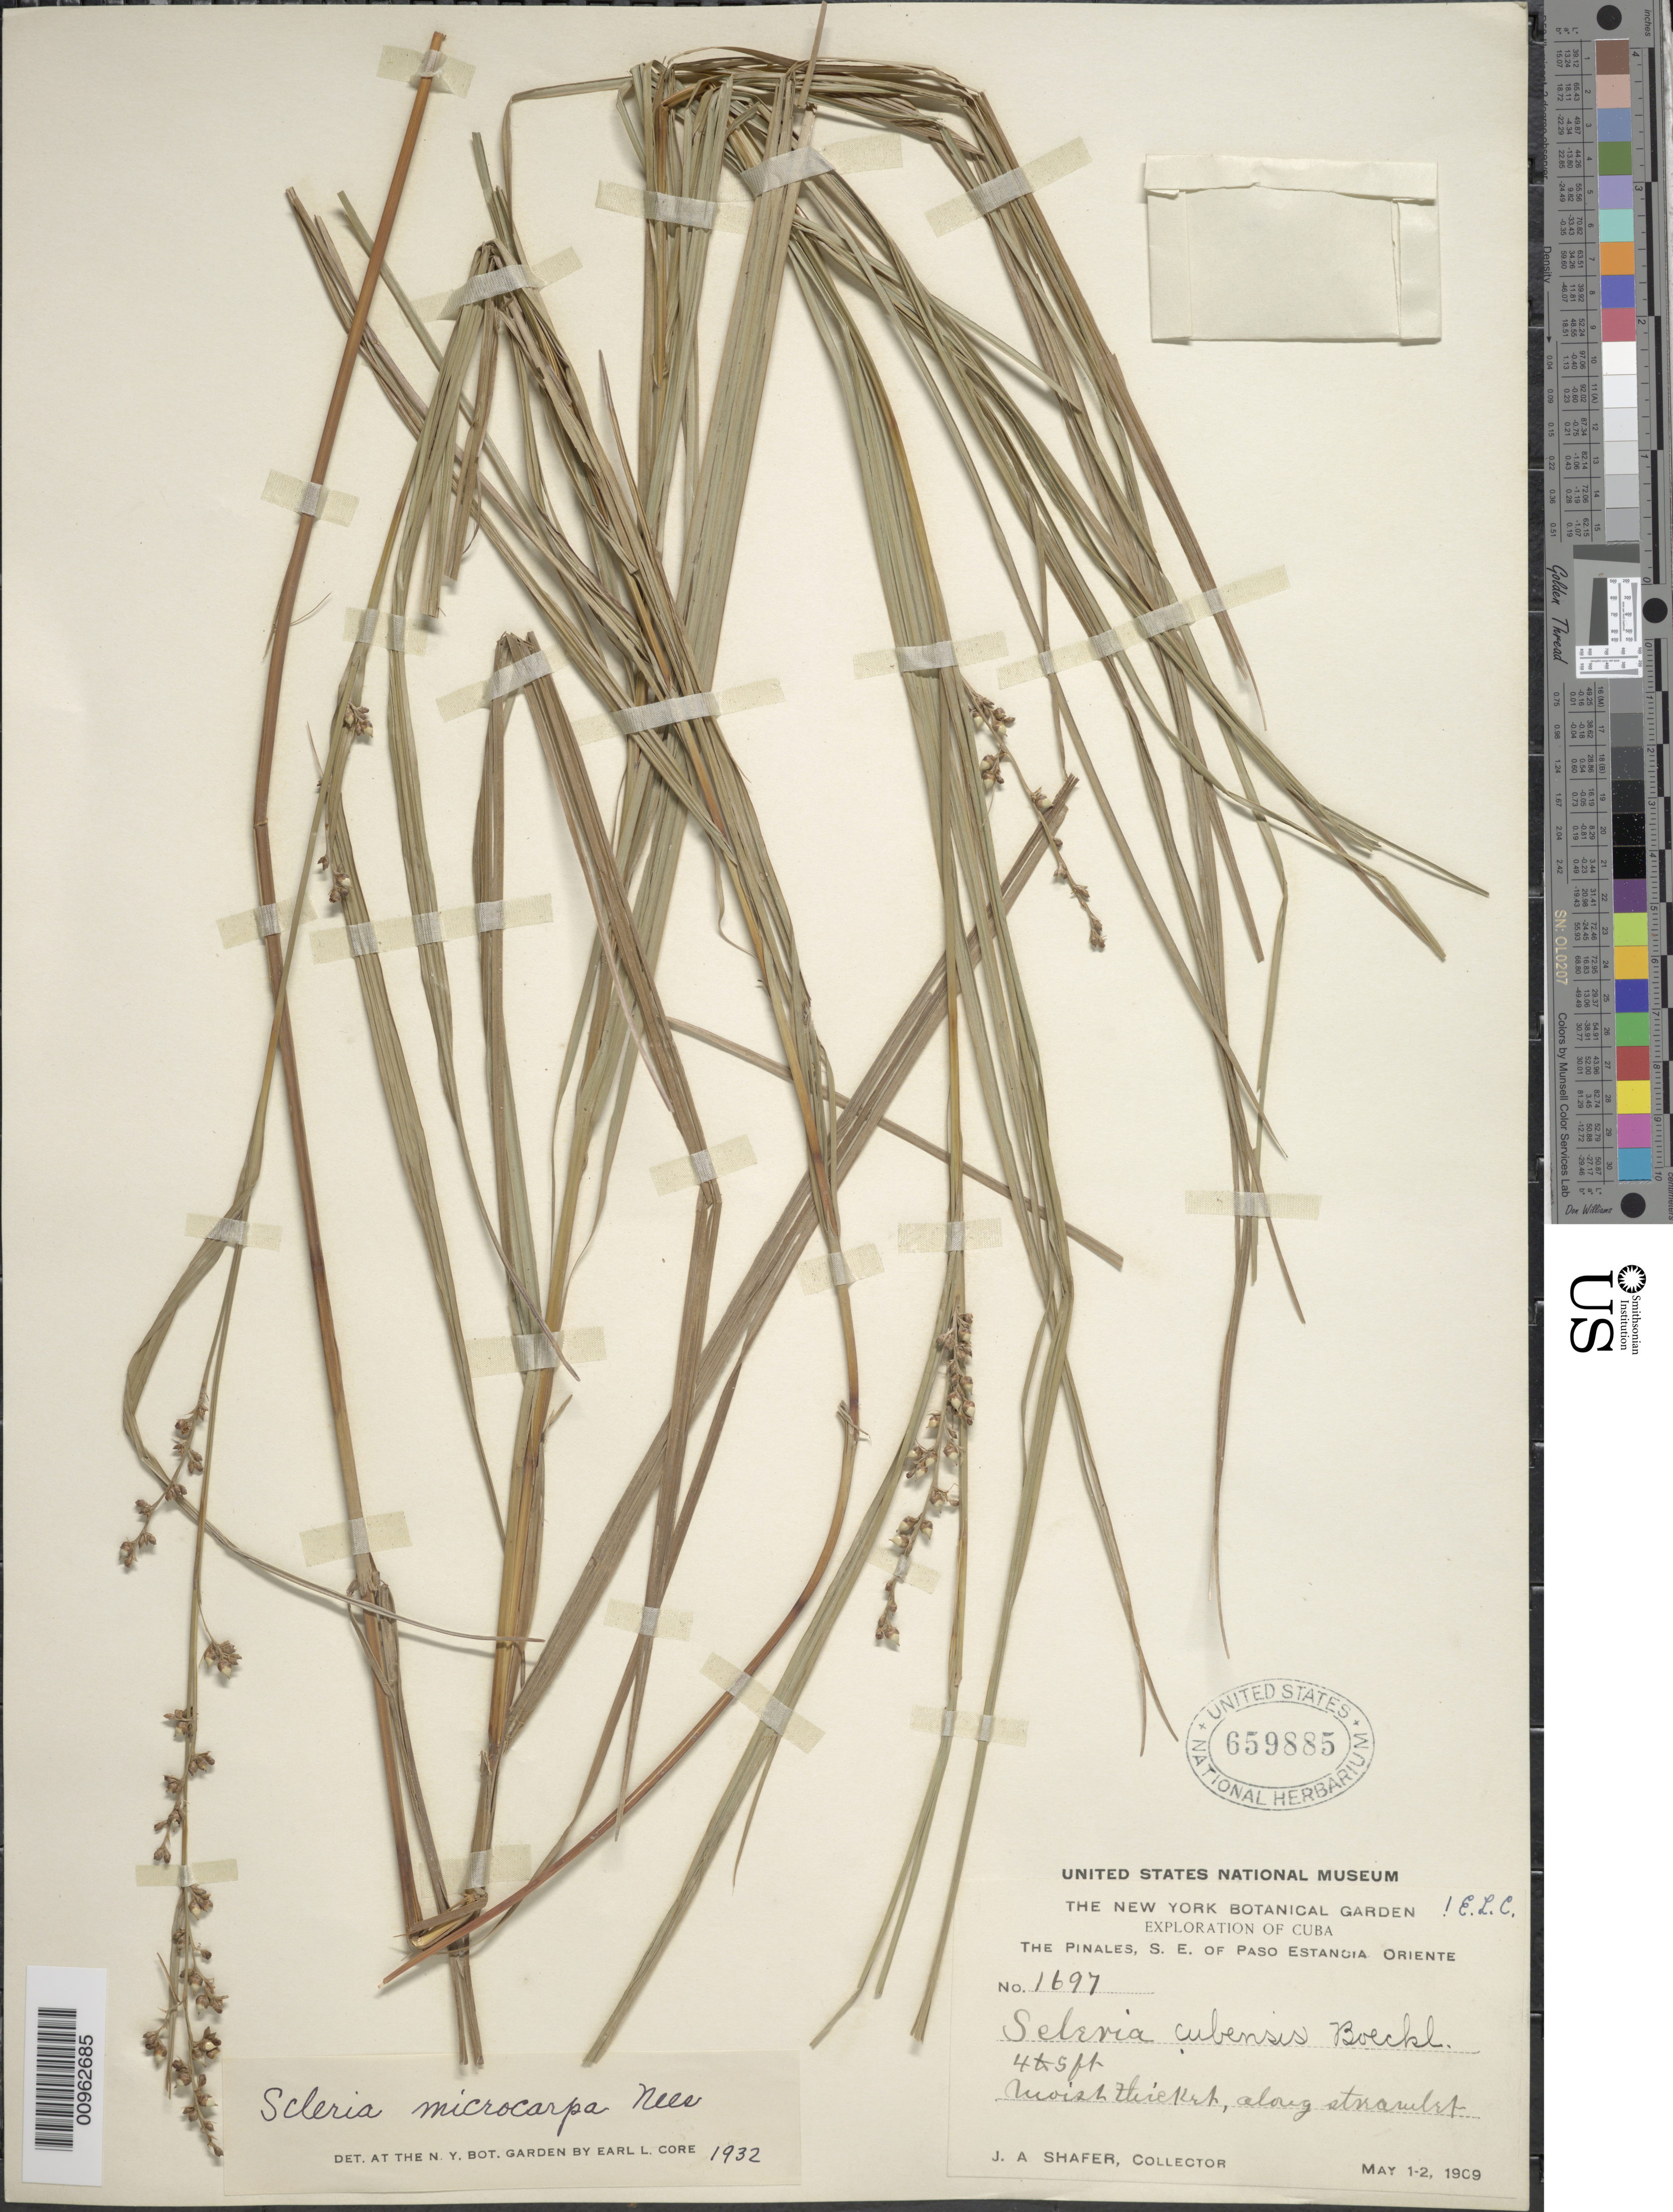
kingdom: Plantae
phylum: Tracheophyta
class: Liliopsida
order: Poales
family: Cyperaceae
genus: Scleria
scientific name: Scleria microcarpa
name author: Nees ex Kunth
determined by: Core, E. L.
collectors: J. A. Shafer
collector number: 1697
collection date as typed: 01 May 1909 to 02 May 1909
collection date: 1909-05-01/1909-05-02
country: Cuba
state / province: Granma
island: Cuba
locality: The Pinales, SE of Paso Estancia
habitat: Moist thicket, along streamlet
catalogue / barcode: US 659885